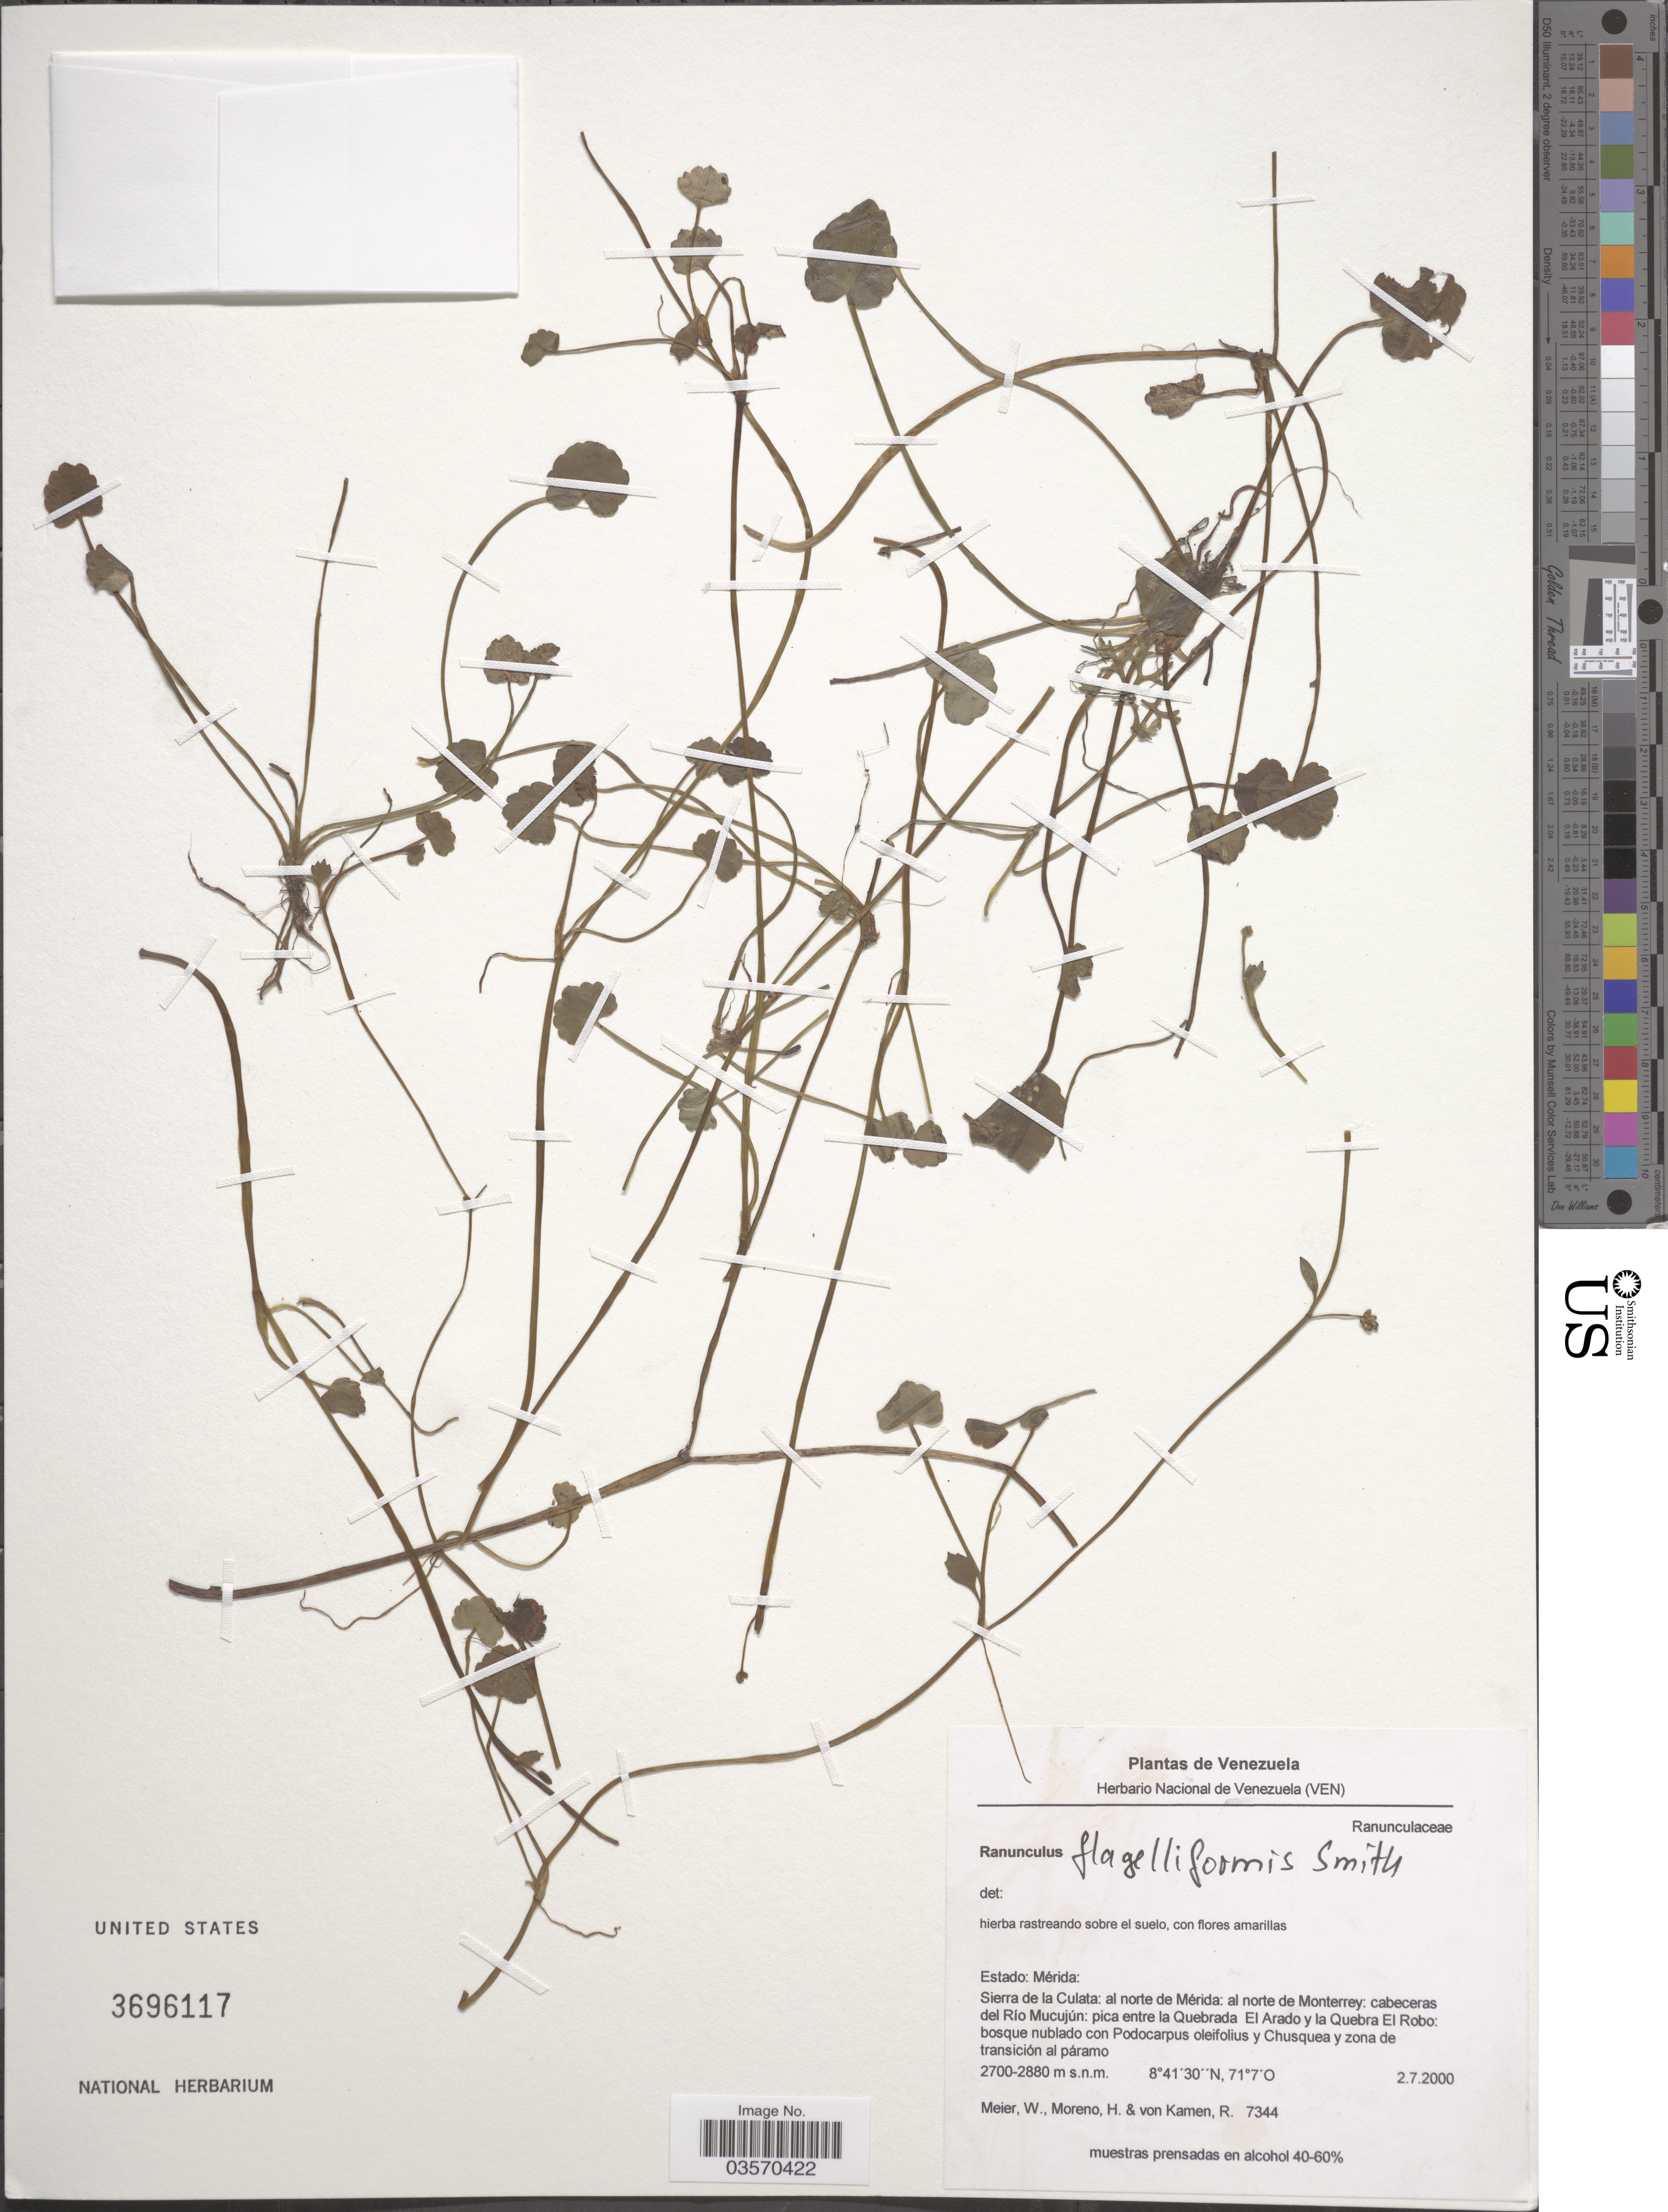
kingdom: Plantae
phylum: Tracheophyta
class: Magnoliopsida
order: Ranunculales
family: Ranunculaceae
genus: Ranunculus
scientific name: Ranunculus flagelliformis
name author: Sm.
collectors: W. Meier, H. Moreno & R. von Kamen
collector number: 7344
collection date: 2000-07-02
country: Venezuela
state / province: Mérida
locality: Sierra de la Culata: al norte de Mérida: al norte de Monterrey: cabeceras del Río Mucujún: pica entra la Quebrada El Arado y la Quebra El Robo.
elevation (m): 2700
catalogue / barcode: US 3696117